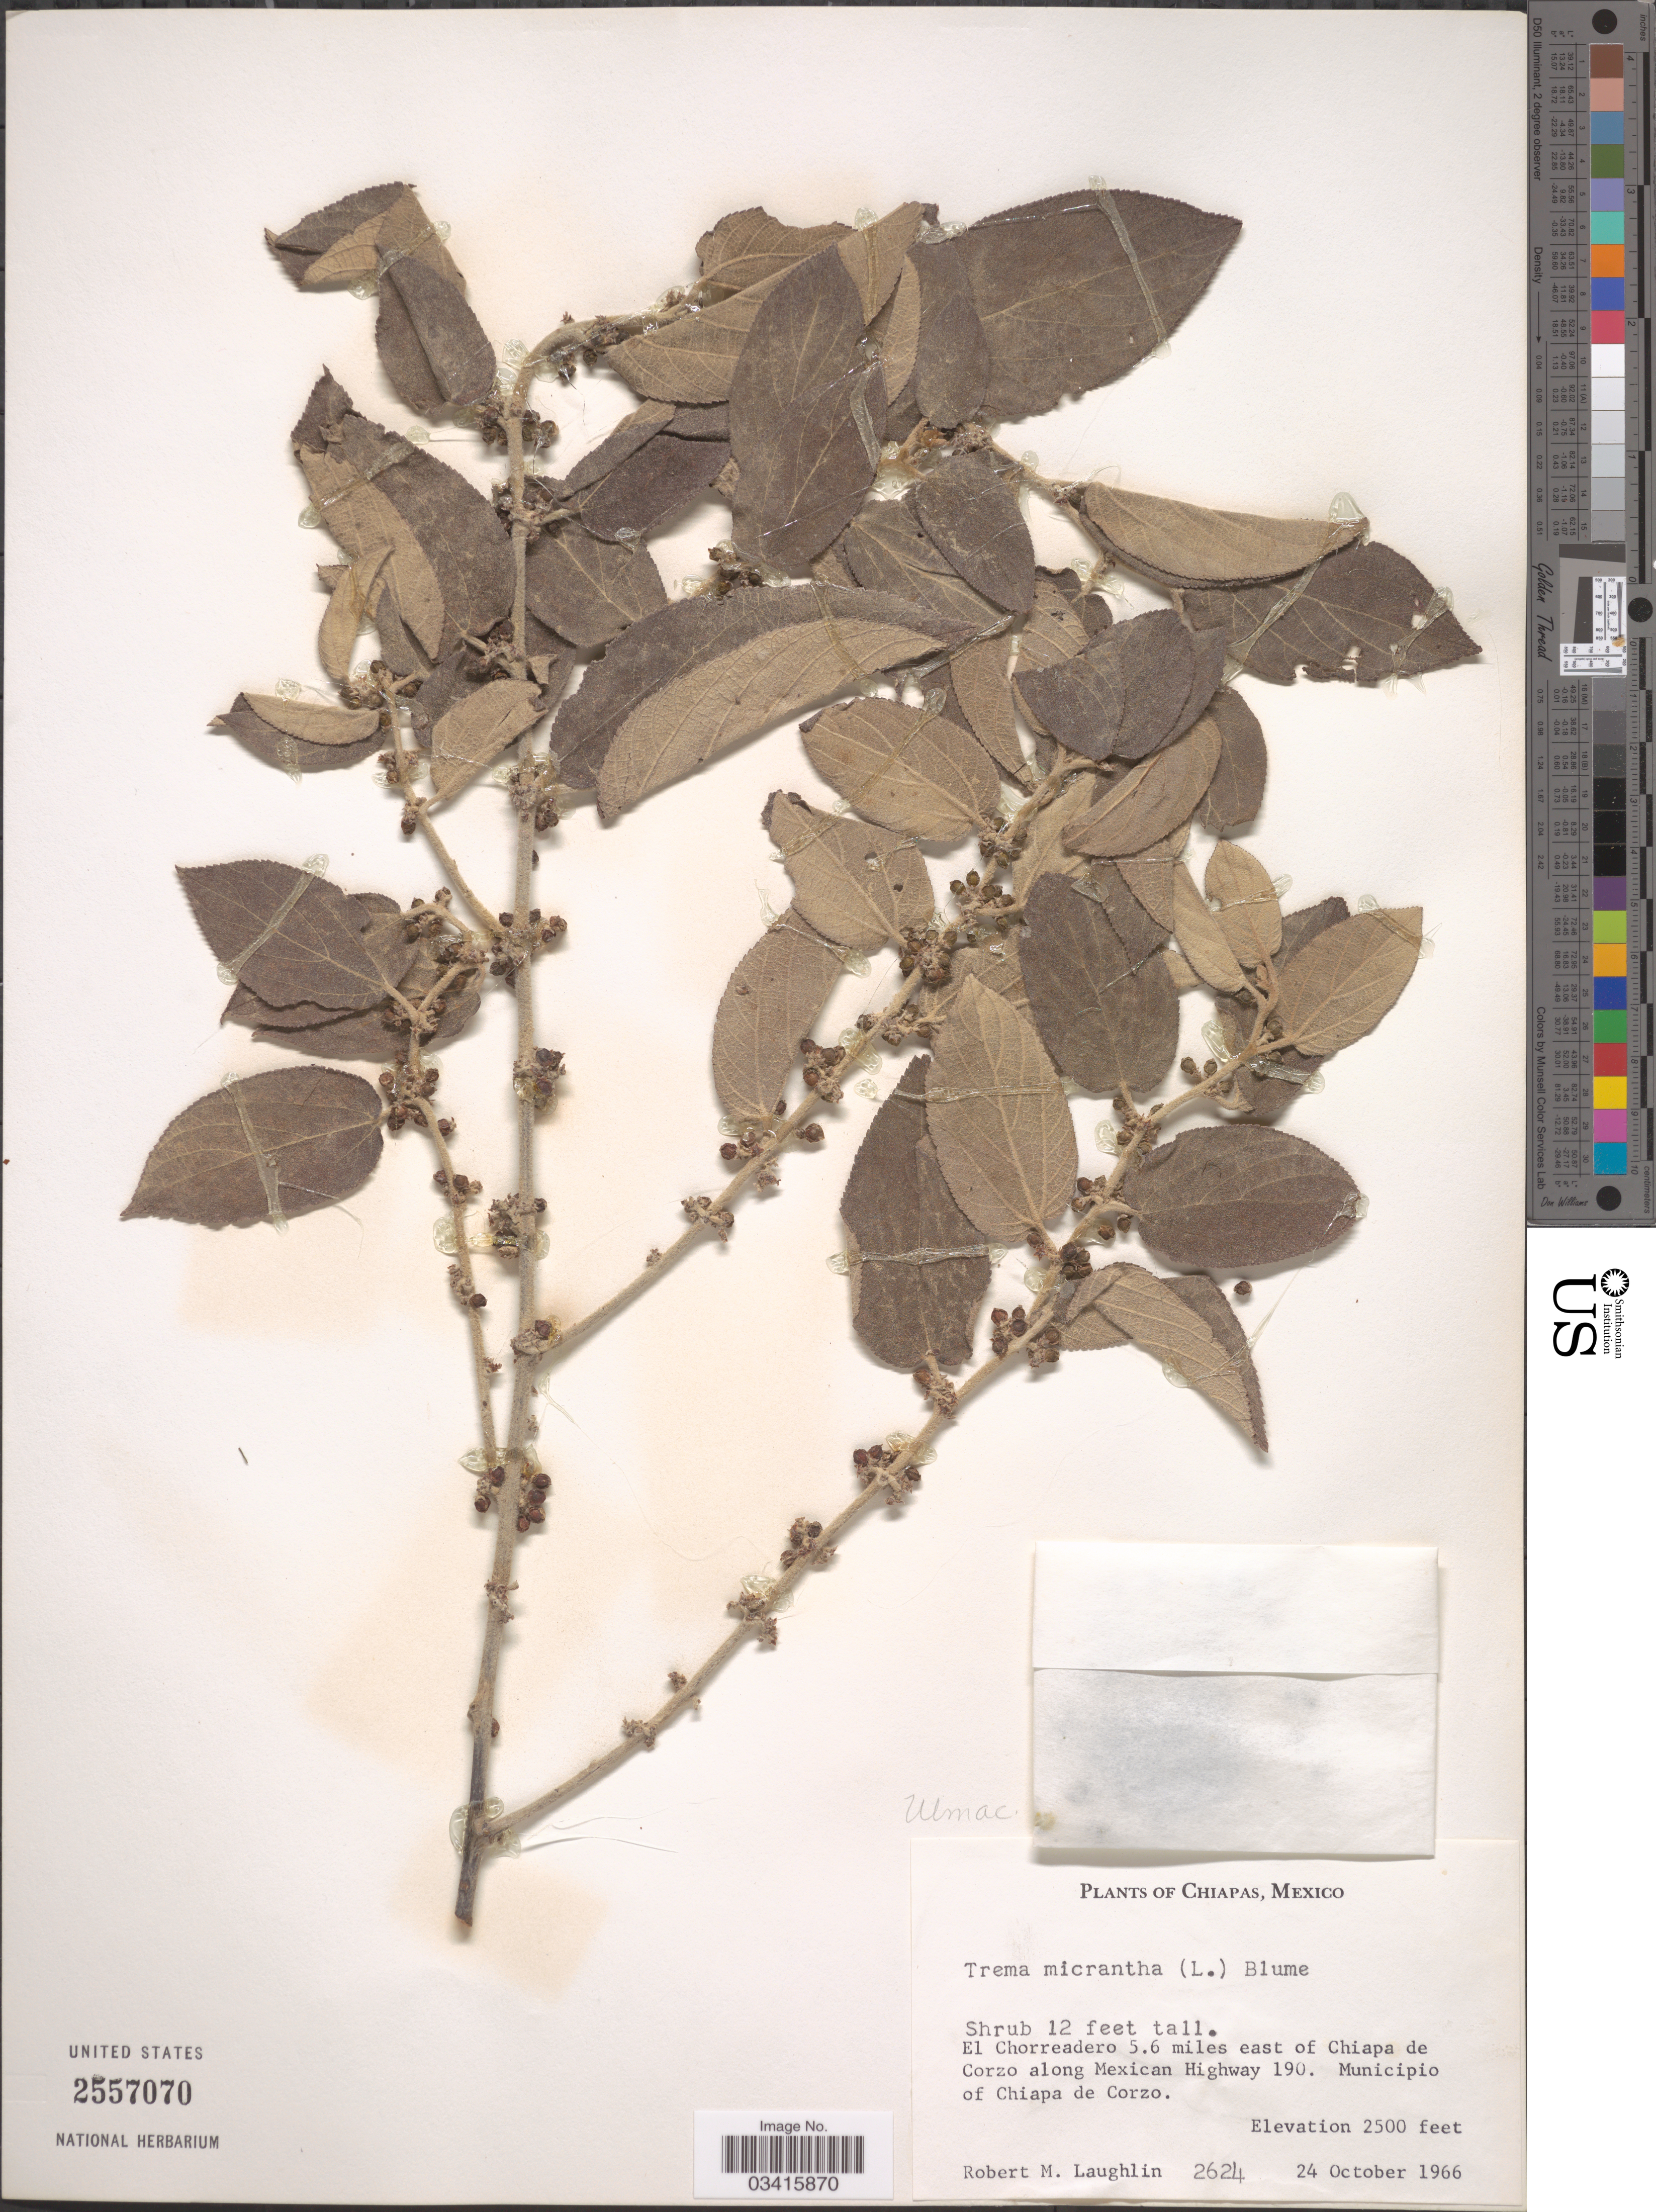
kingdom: Plantae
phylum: Tracheophyta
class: Magnoliopsida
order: Rosales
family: Cannabaceae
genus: Trema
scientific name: Trema micranthum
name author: (L.) Blume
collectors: R. M. Laughlin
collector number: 2624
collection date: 1966-10-24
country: Mexico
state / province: Chiapas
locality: El Chorreadero 5.6 miles east of Chiapa de Corzo along Mexican Highway 190. Municipio of Chiapa de Corzo.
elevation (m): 762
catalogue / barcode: US 2557070